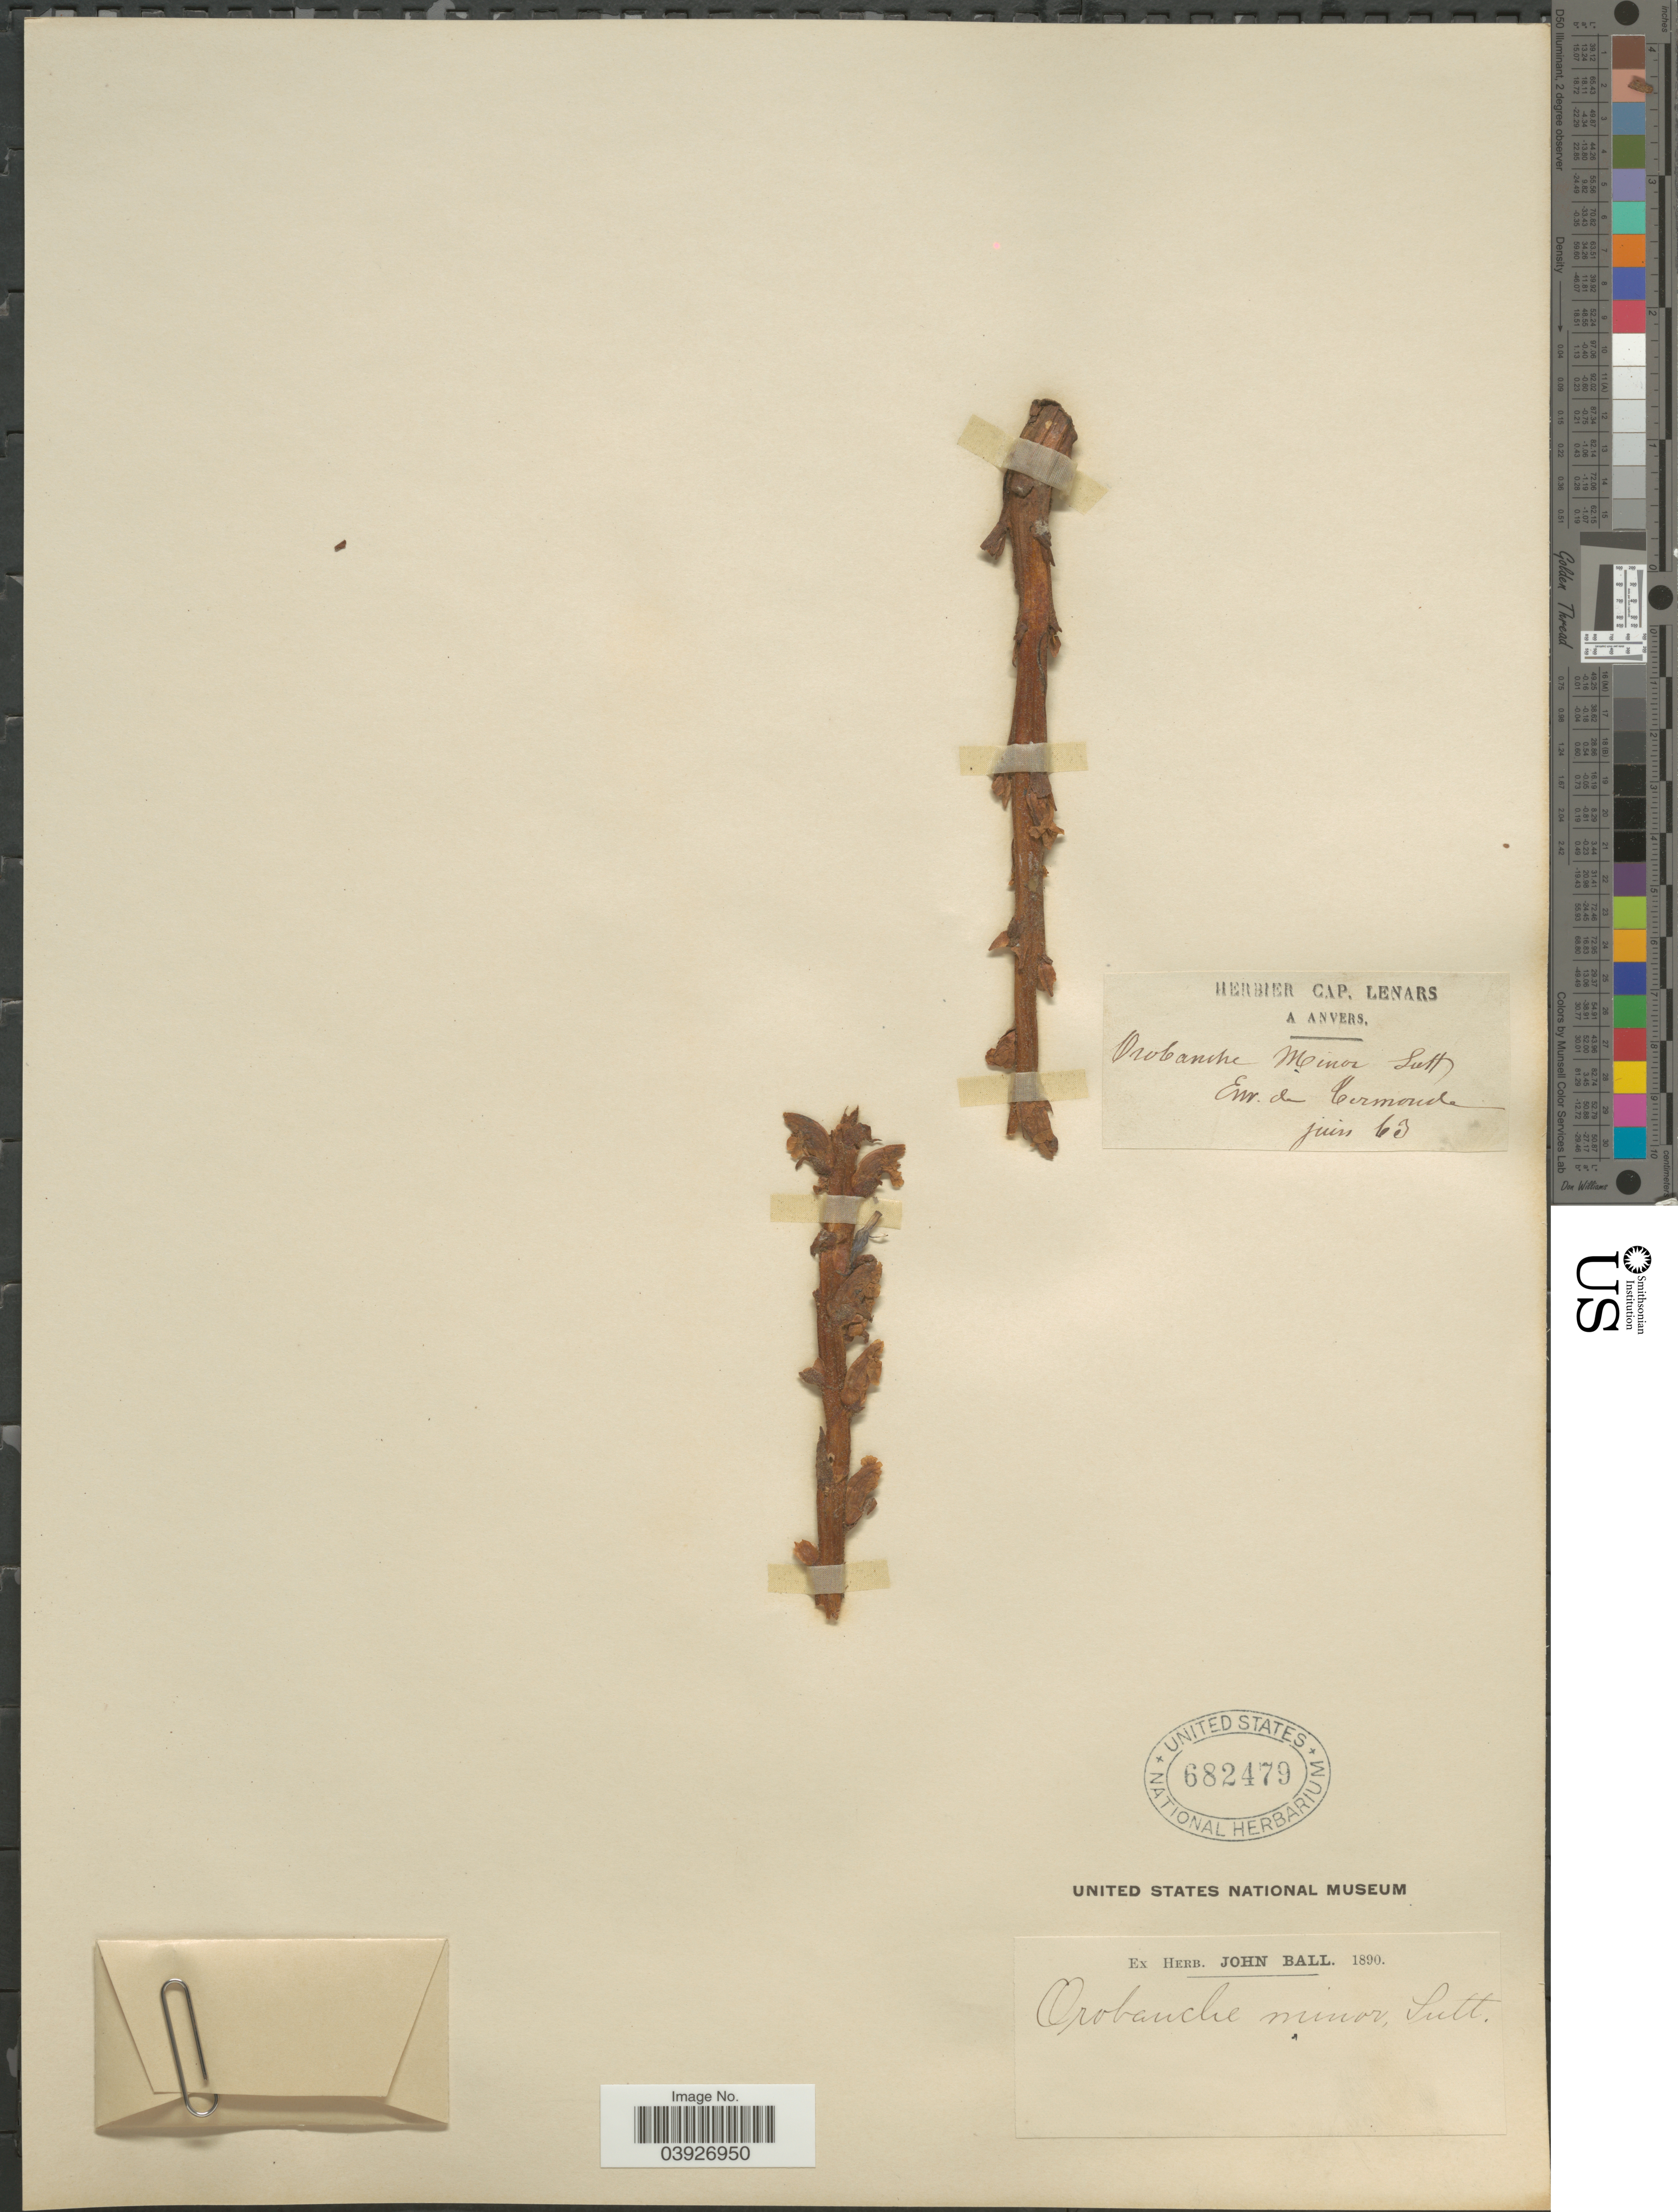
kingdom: Plantae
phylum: Tracheophyta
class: Magnoliopsida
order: Lamiales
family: Orobanchaceae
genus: Orobanche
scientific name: Orobanche minor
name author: Sm.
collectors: A. Anvers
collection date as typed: Transcribed d/m/y: /6/63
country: Belgium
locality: Env. de Termonde.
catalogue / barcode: US 682479